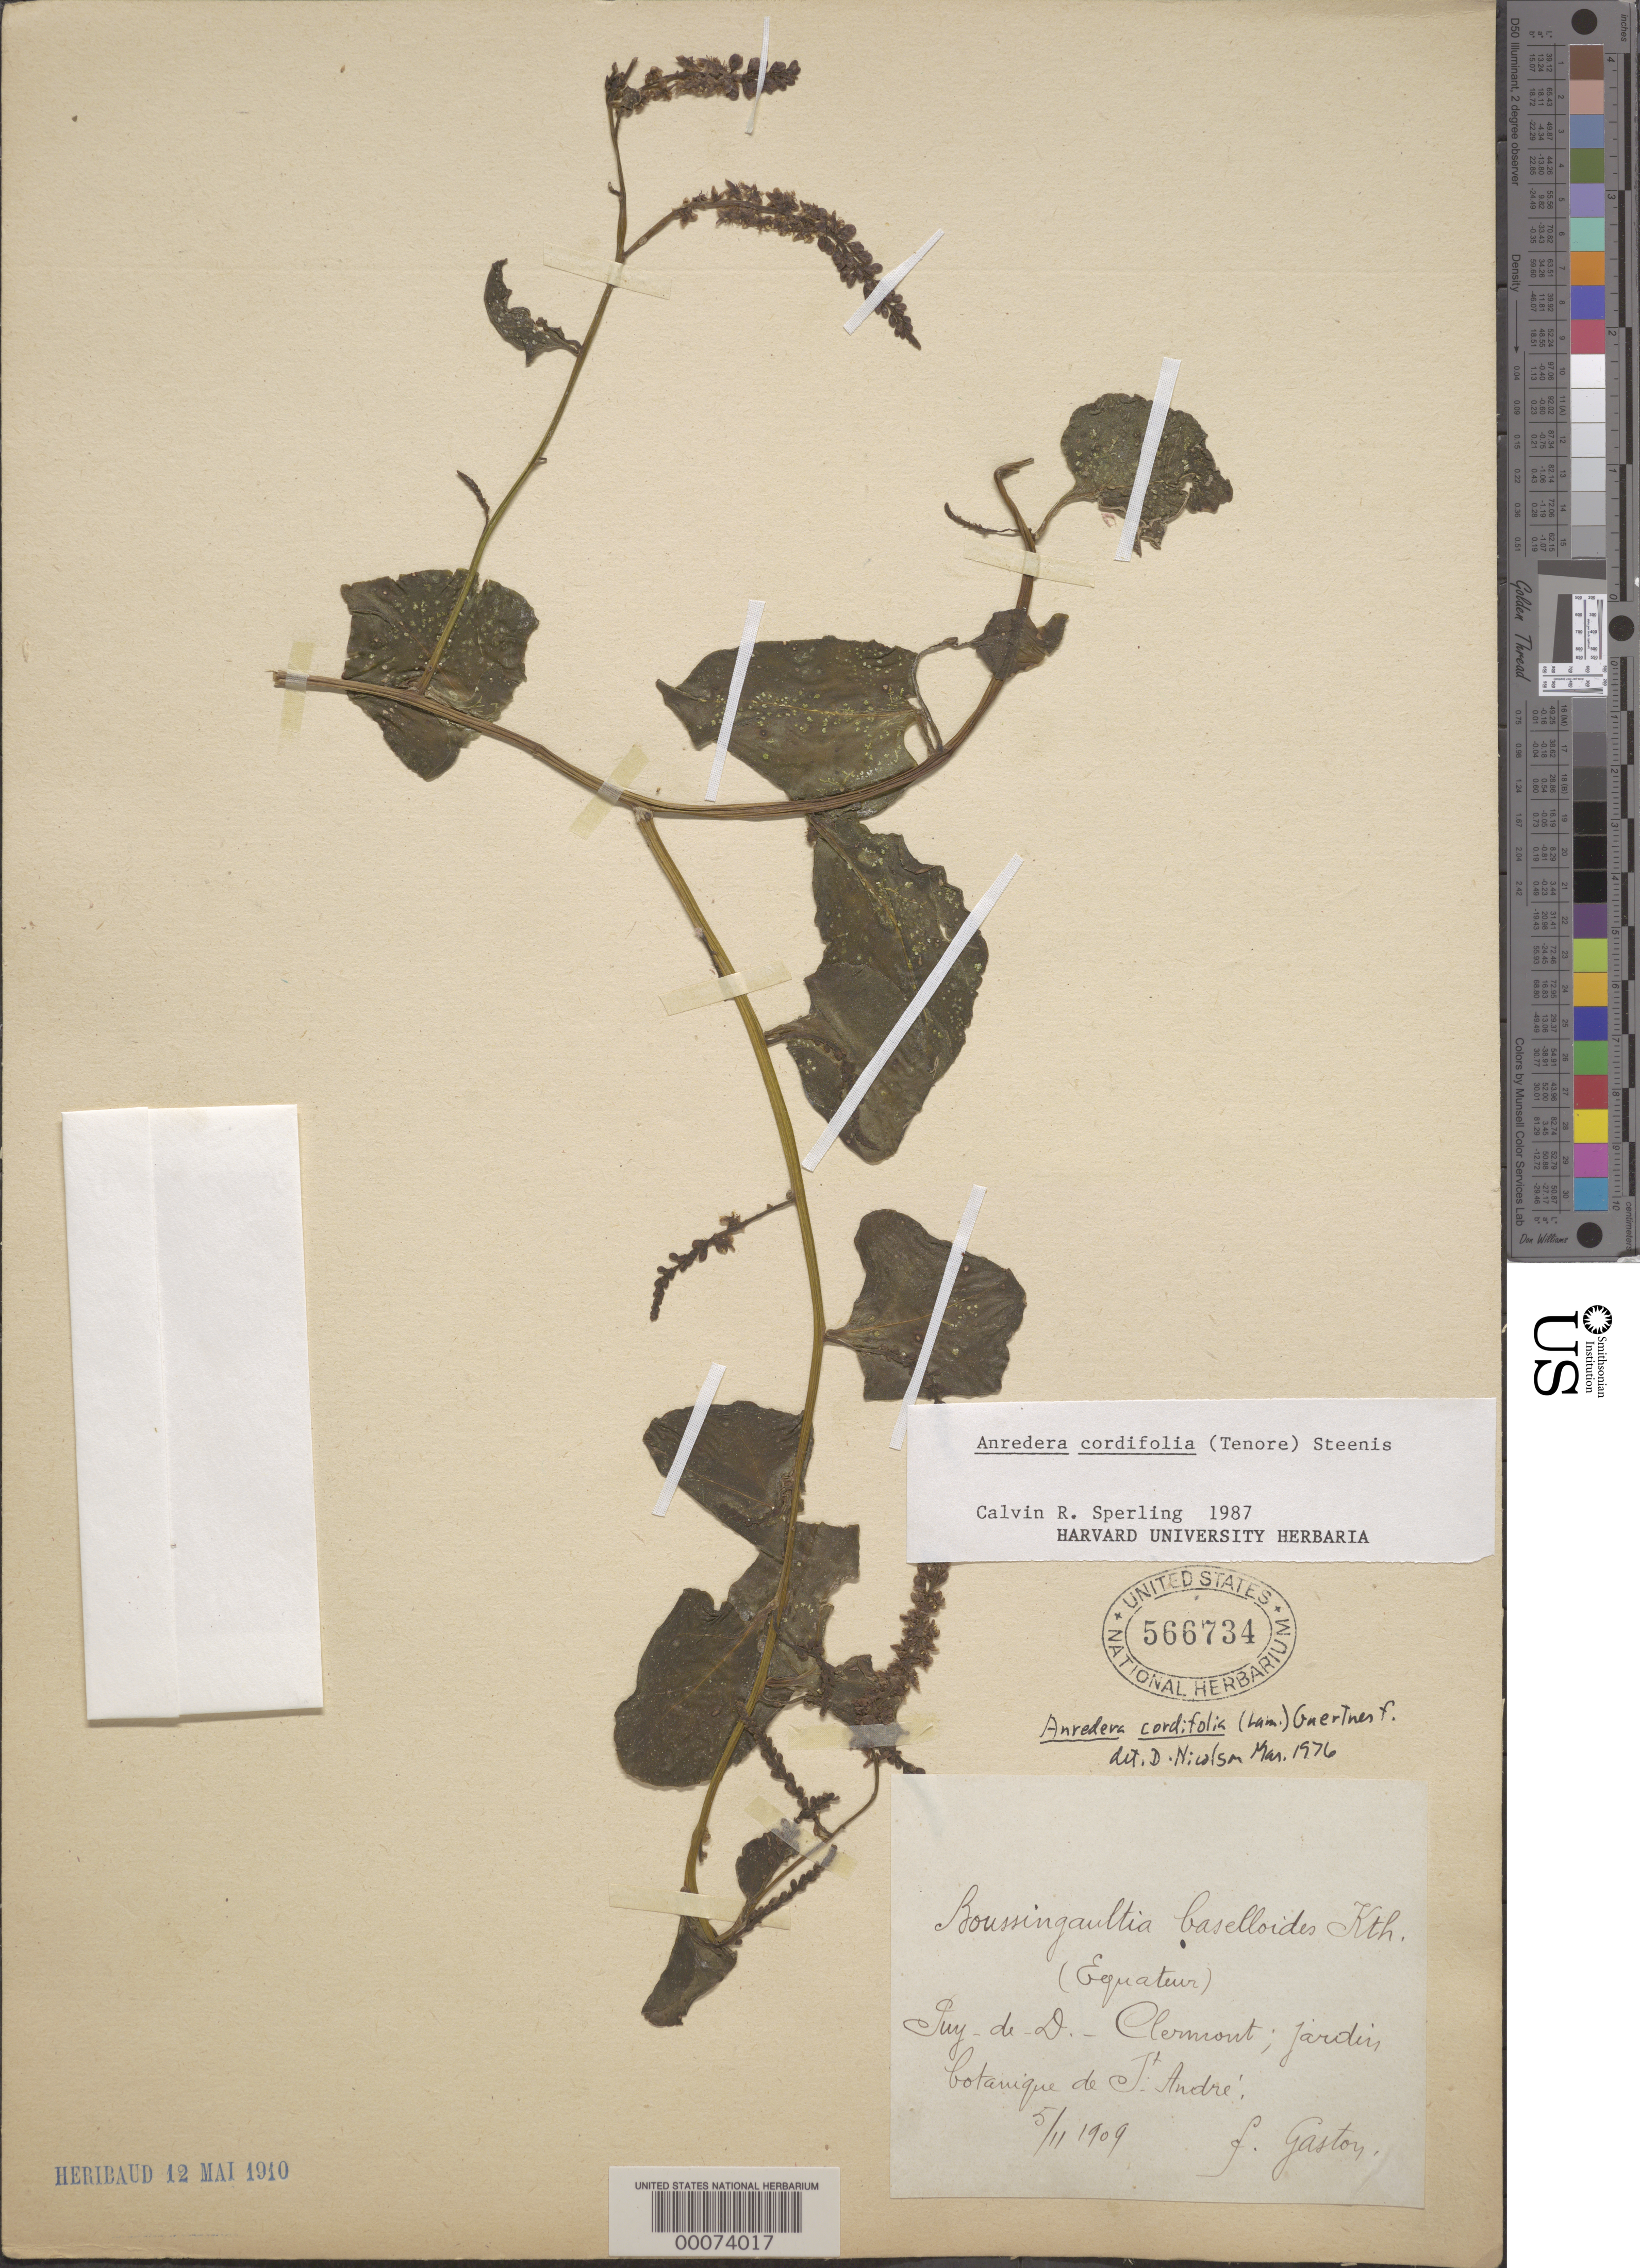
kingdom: Plantae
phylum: Tracheophyta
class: Magnoliopsida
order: Caryophyllales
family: Basellaceae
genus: Anredera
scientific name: Anredera cordifolia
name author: (Ten.) Steenis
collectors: F. Gaston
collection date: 1909-11-05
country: France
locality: (Equateur). Puy-de-D. Clermont; Jardin botanique de St. André.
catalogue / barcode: US 566734